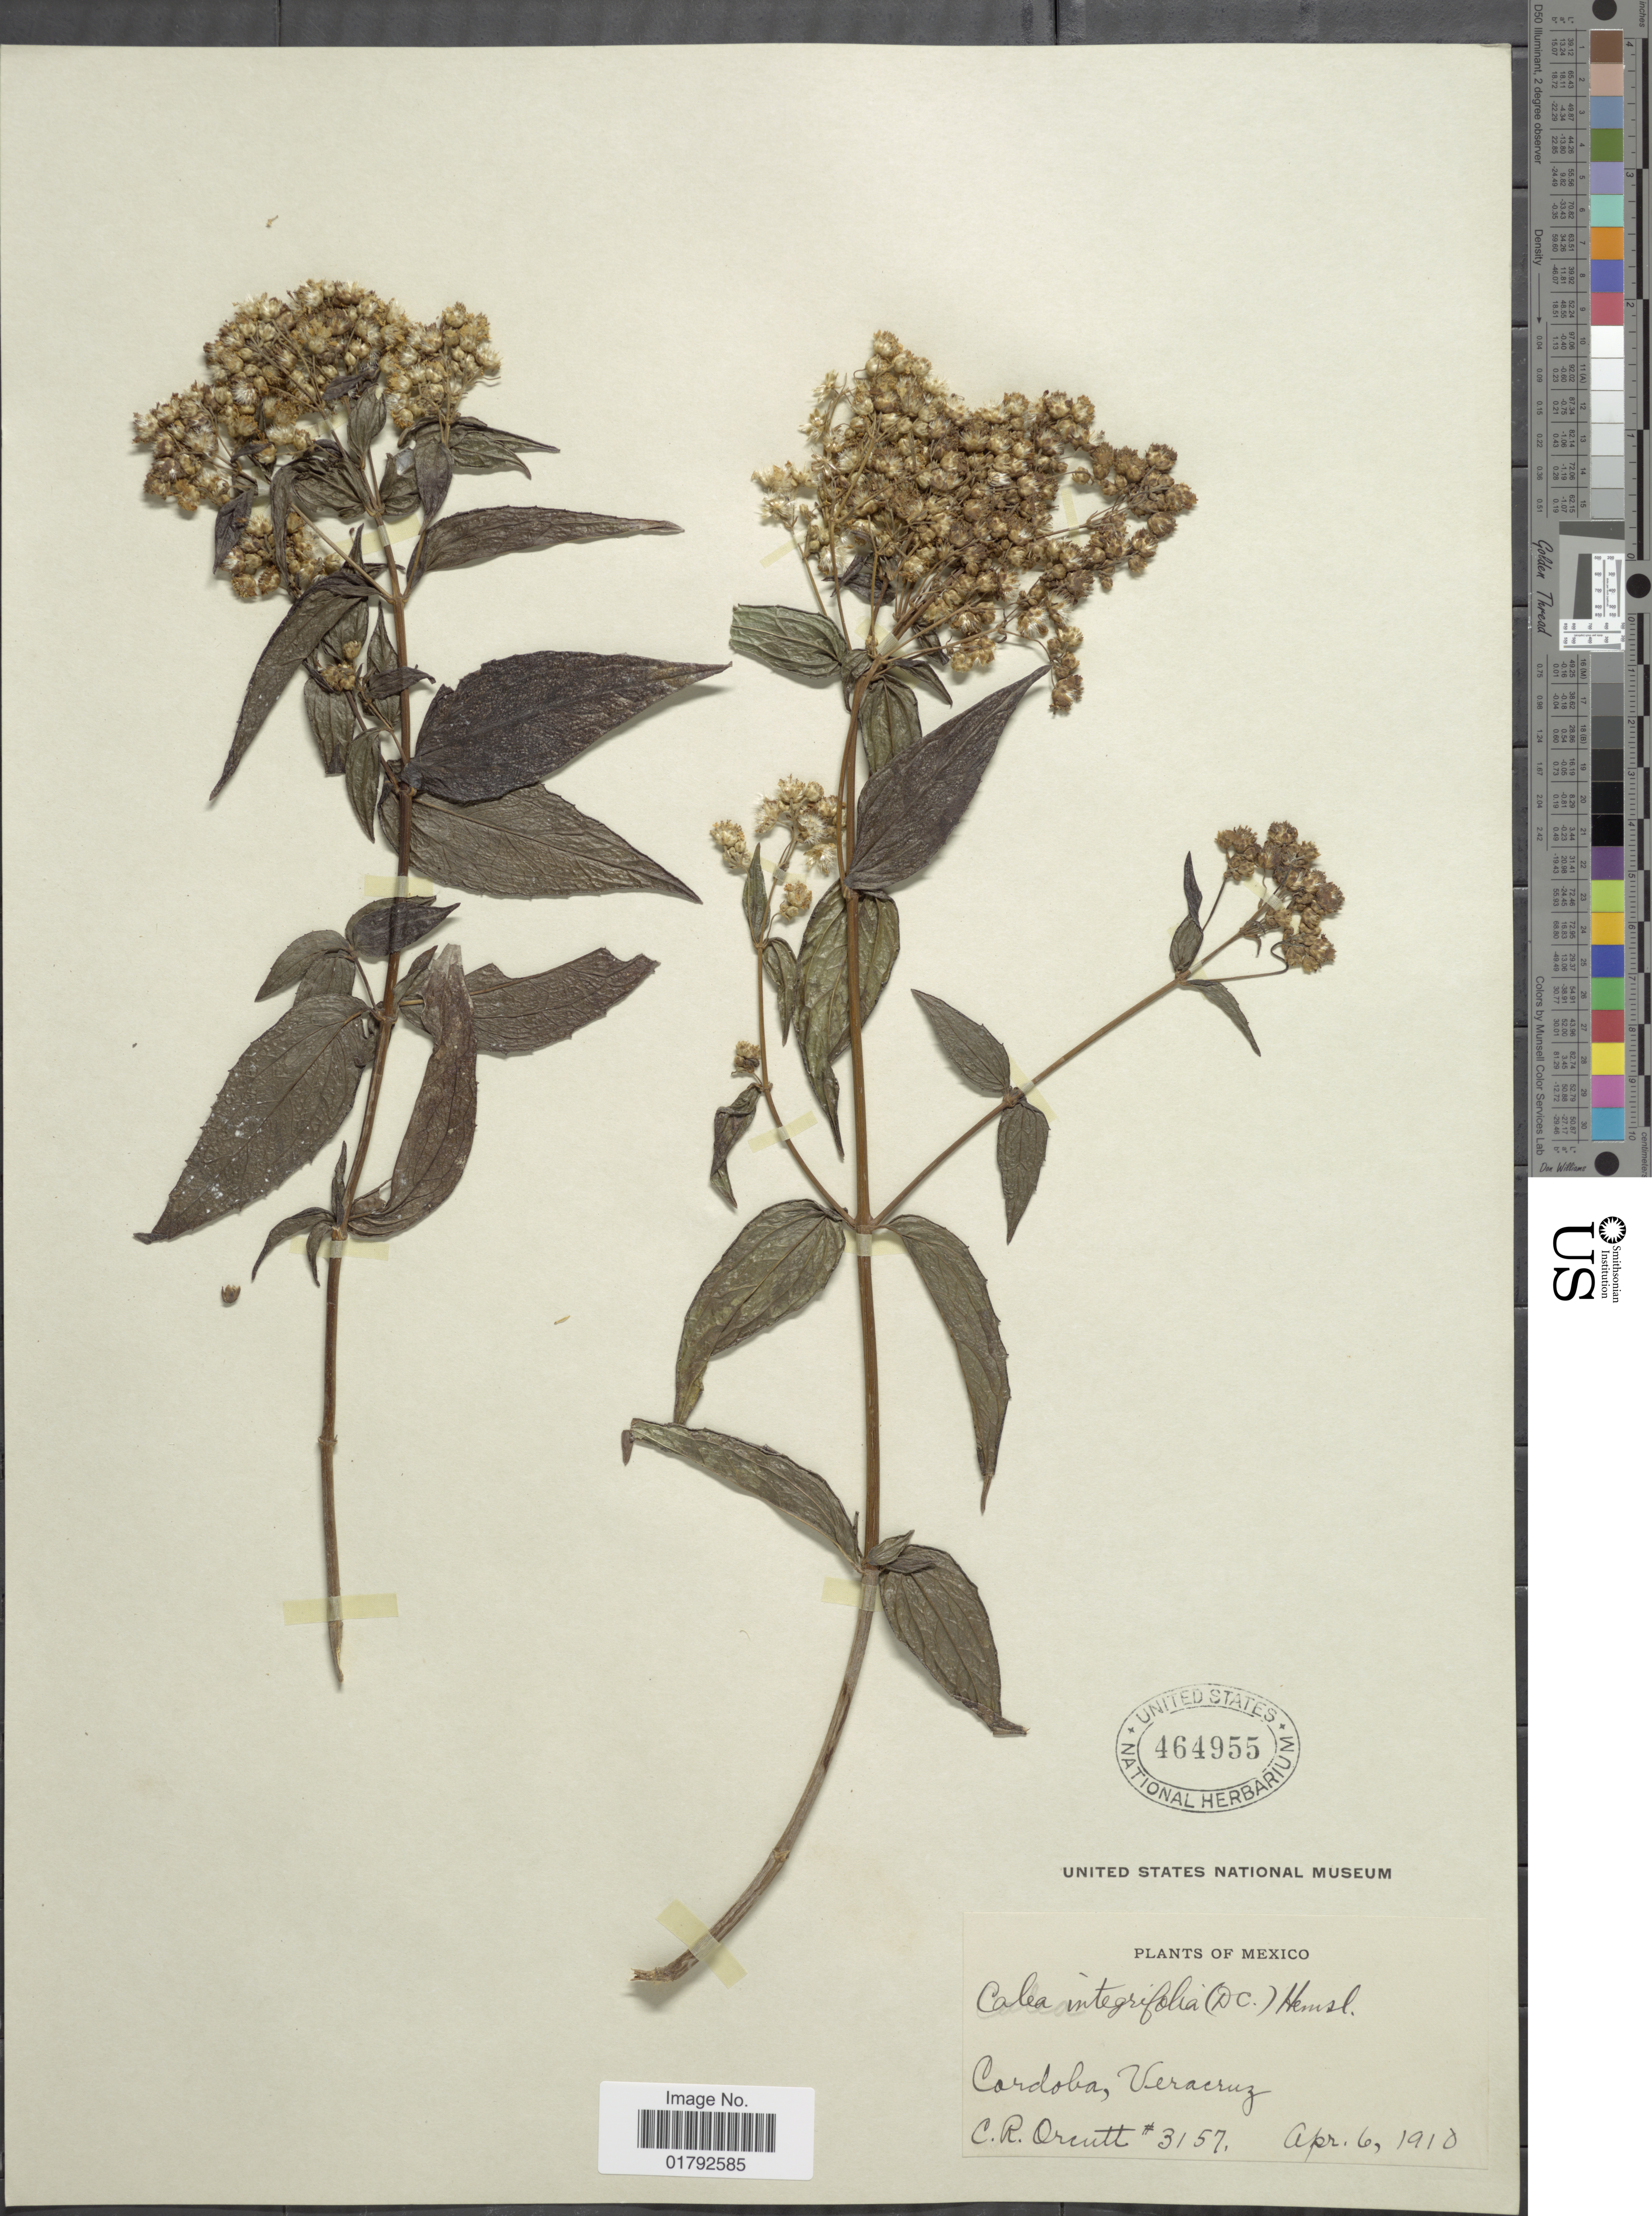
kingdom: Plantae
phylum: Tracheophyta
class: Magnoliopsida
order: Asterales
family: Asteraceae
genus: Alloispermum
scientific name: Alloispermum integrifolium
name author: (DC.) H. Rob.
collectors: C. R. Orcutt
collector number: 3157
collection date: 1910-04-06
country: Mexico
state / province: Veracruz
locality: Cordoba, Veracruz.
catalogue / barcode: US 464955